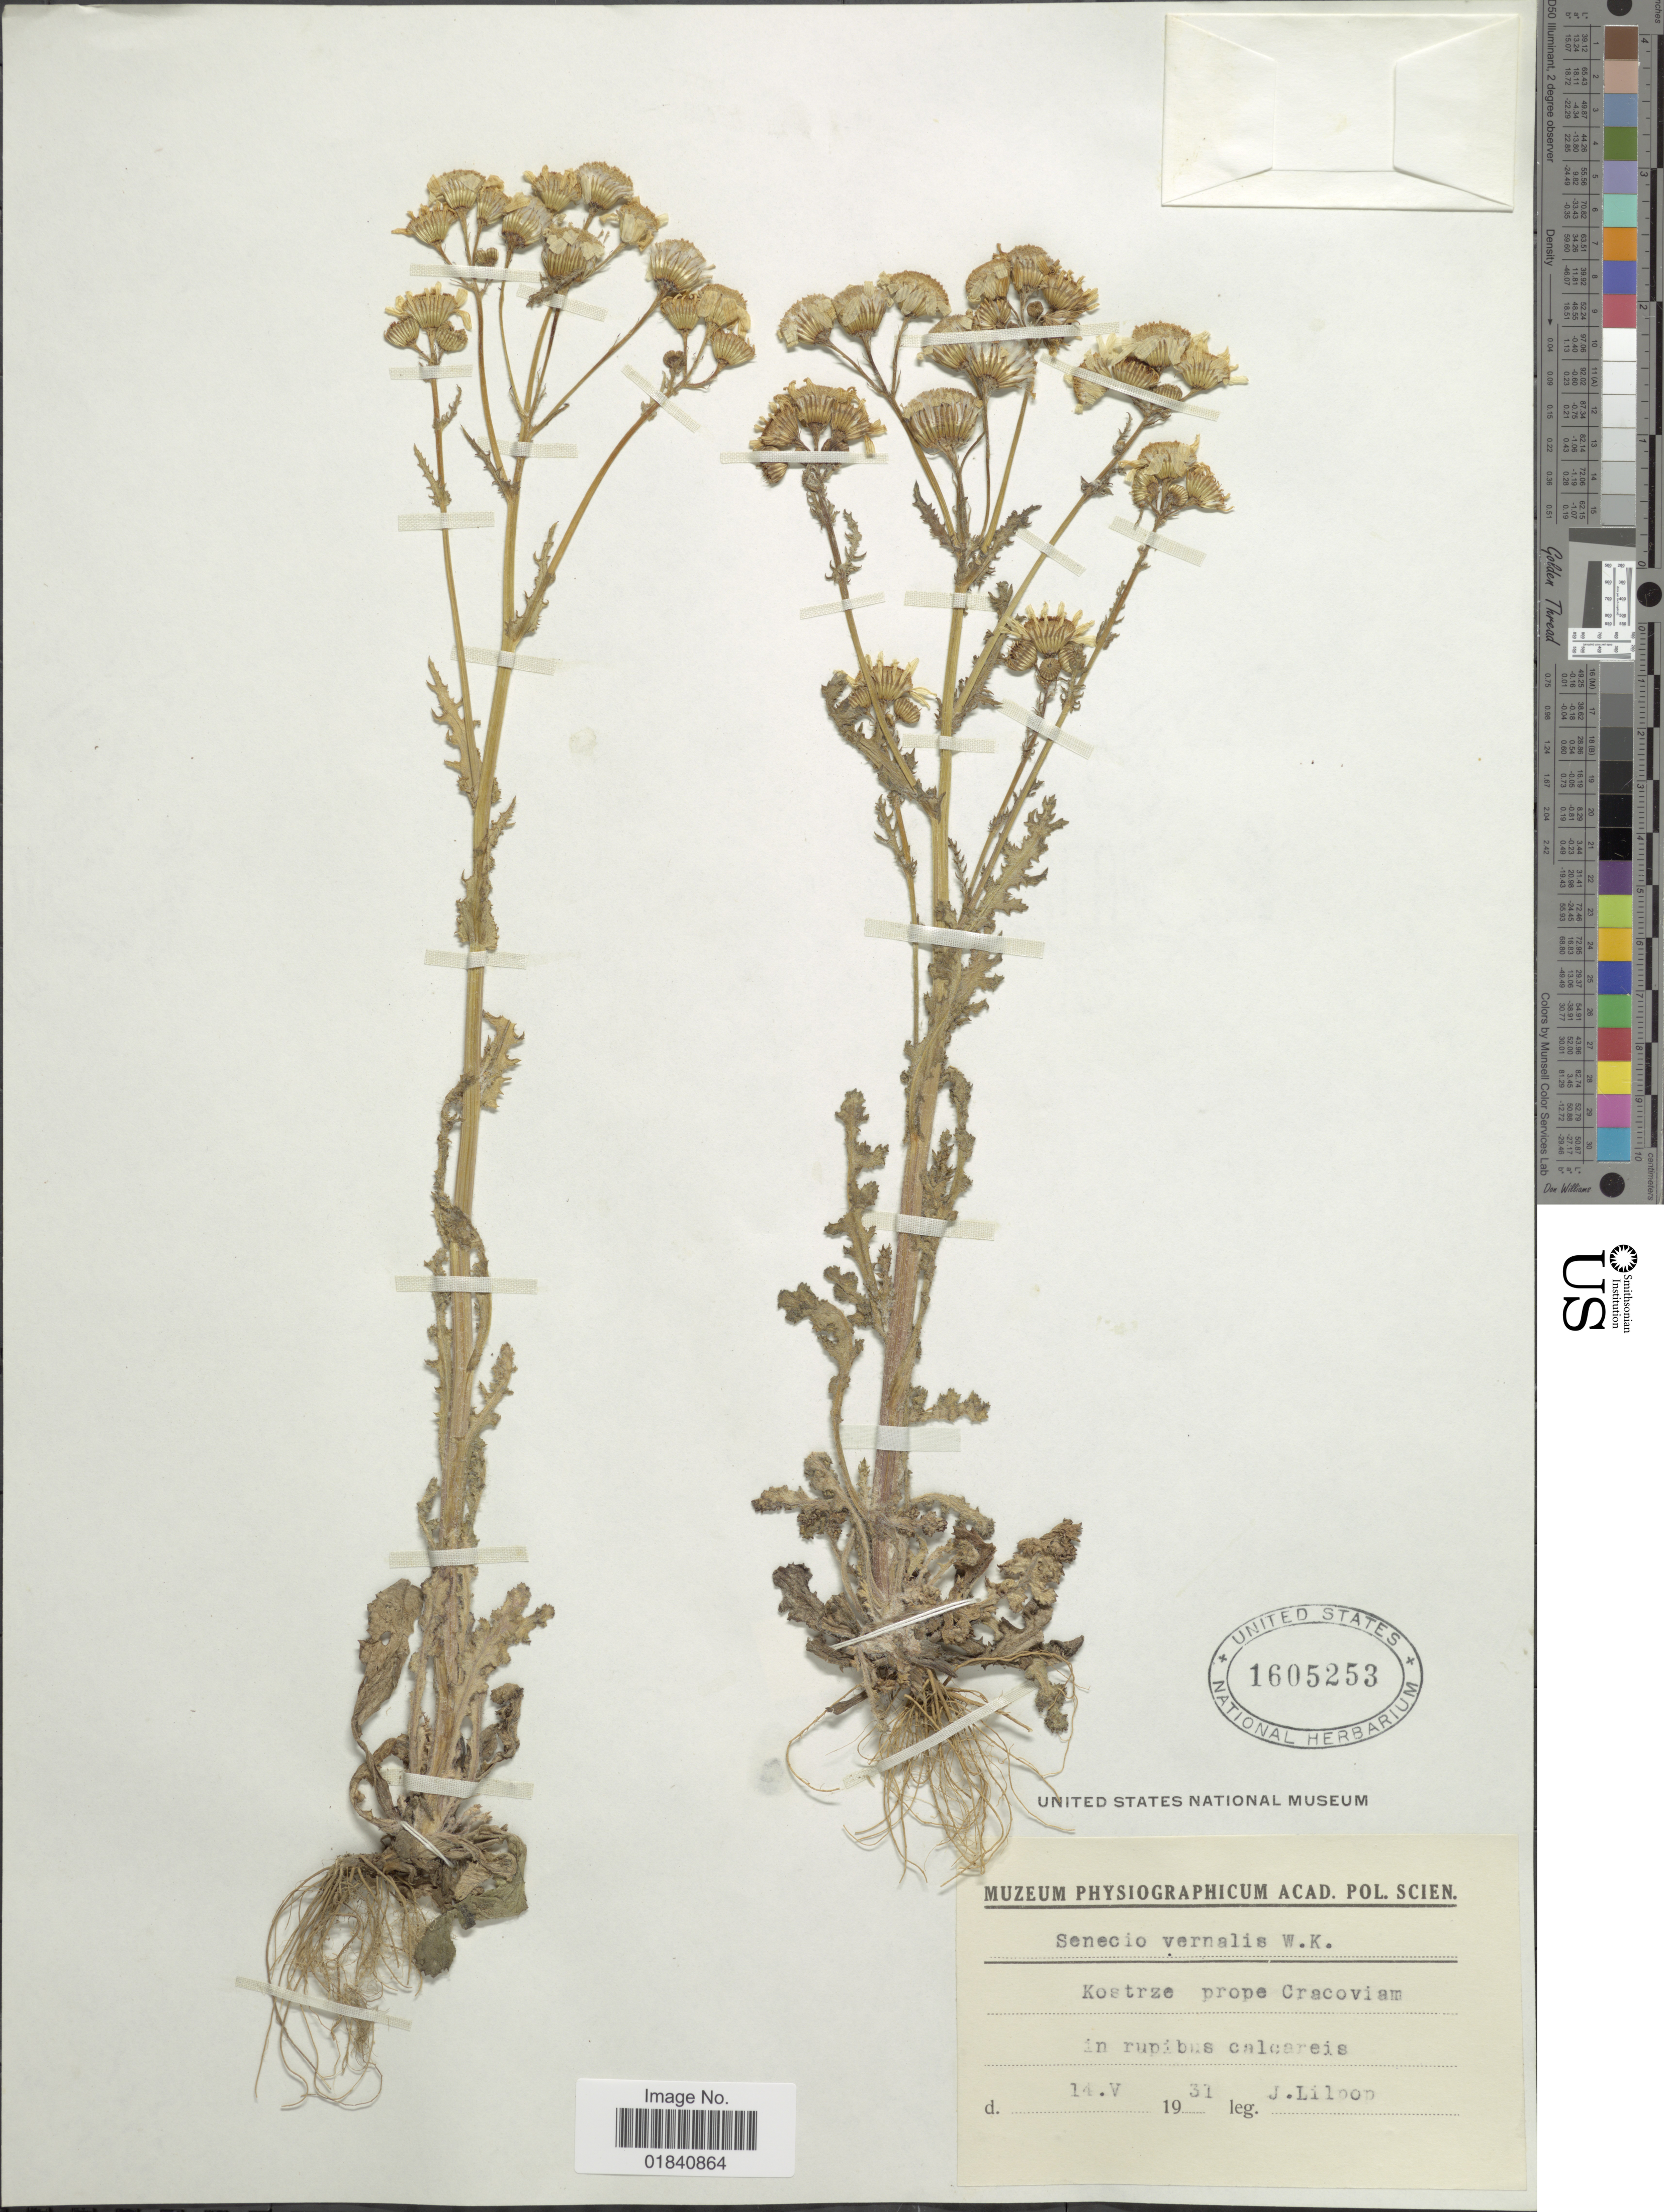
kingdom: Plantae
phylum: Tracheophyta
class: Magnoliopsida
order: Asterales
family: Asteraceae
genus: Senecio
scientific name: Senecio leucanthemifolius subsp. vernalis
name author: (Waldst. & Kit.) Greuter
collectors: J. Lilpop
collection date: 1931-05-14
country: Poland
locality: Kostrze prope Cracoviam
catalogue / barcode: US 1605253